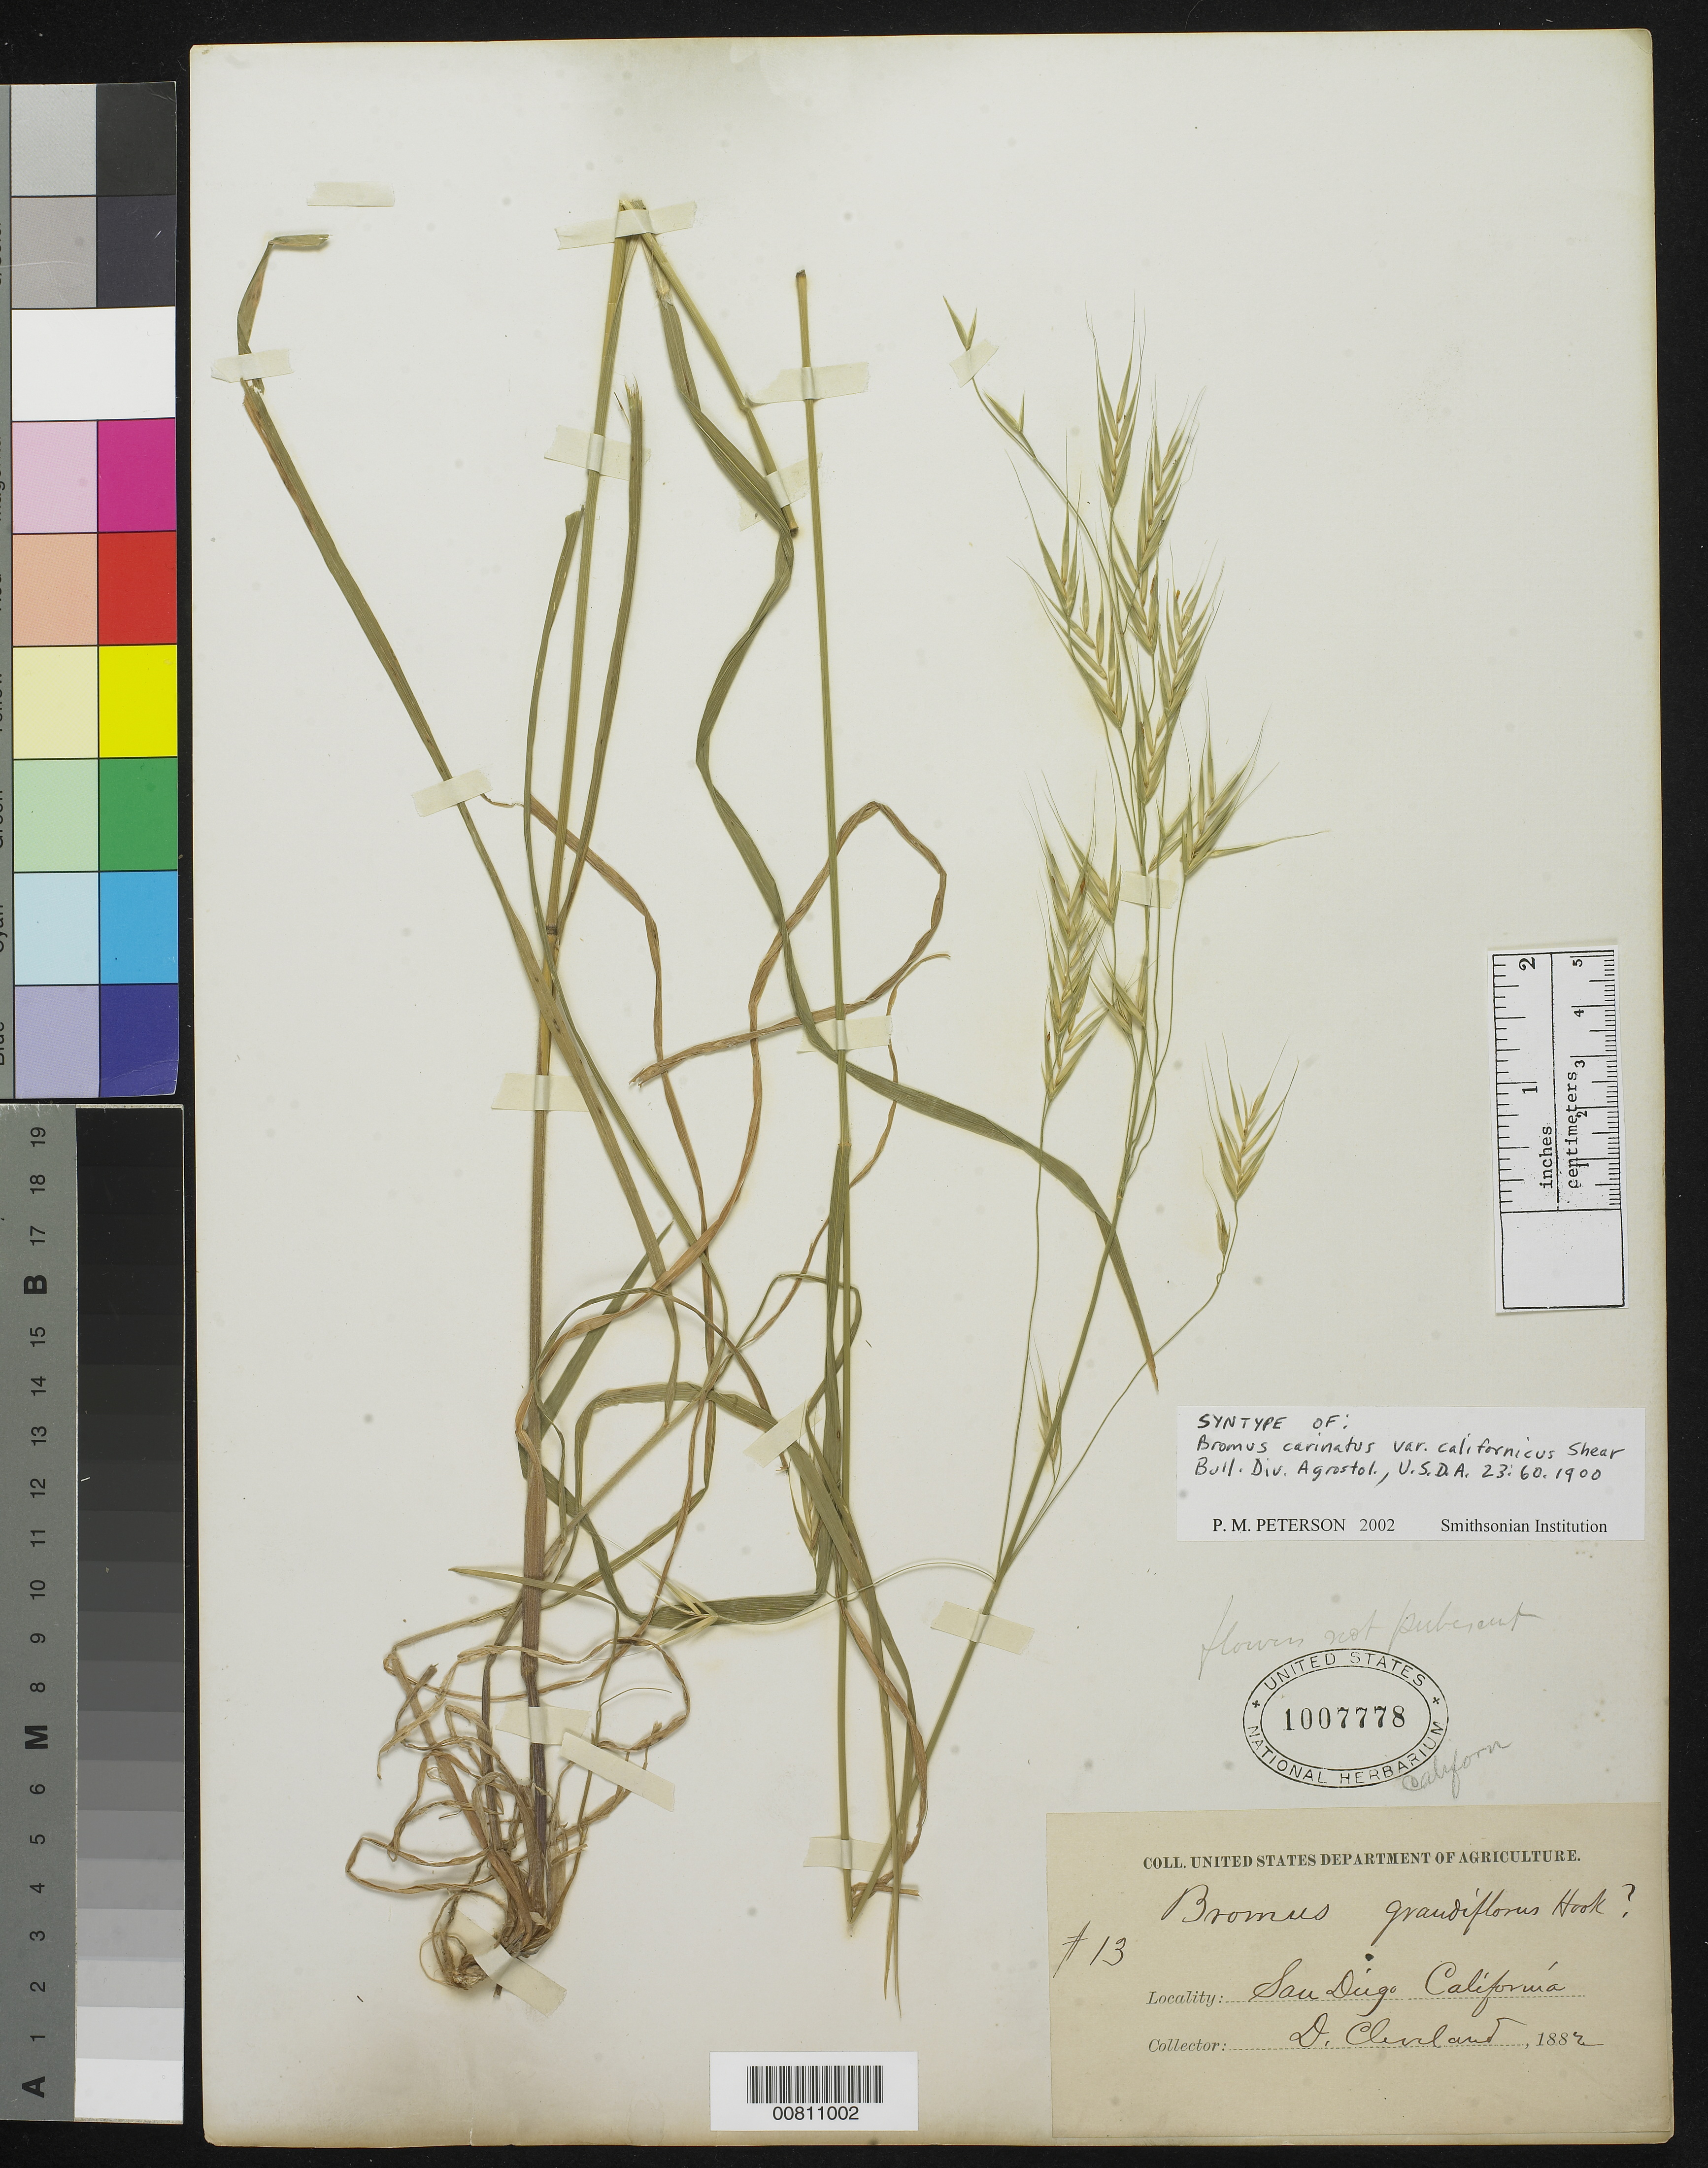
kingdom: Plantae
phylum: Tracheophyta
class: Liliopsida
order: Poales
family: Poaceae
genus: Bromus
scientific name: Bromus carinatus var. californicus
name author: Shear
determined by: Peterson, Paul M., (BOT), Smithsonian Institution - National Museum of Natural History (UNITED STATES)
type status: Syntype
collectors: D. Cleveland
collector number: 13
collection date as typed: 1882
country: United States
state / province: California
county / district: San Diego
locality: San Diego, California.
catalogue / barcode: US 1007778